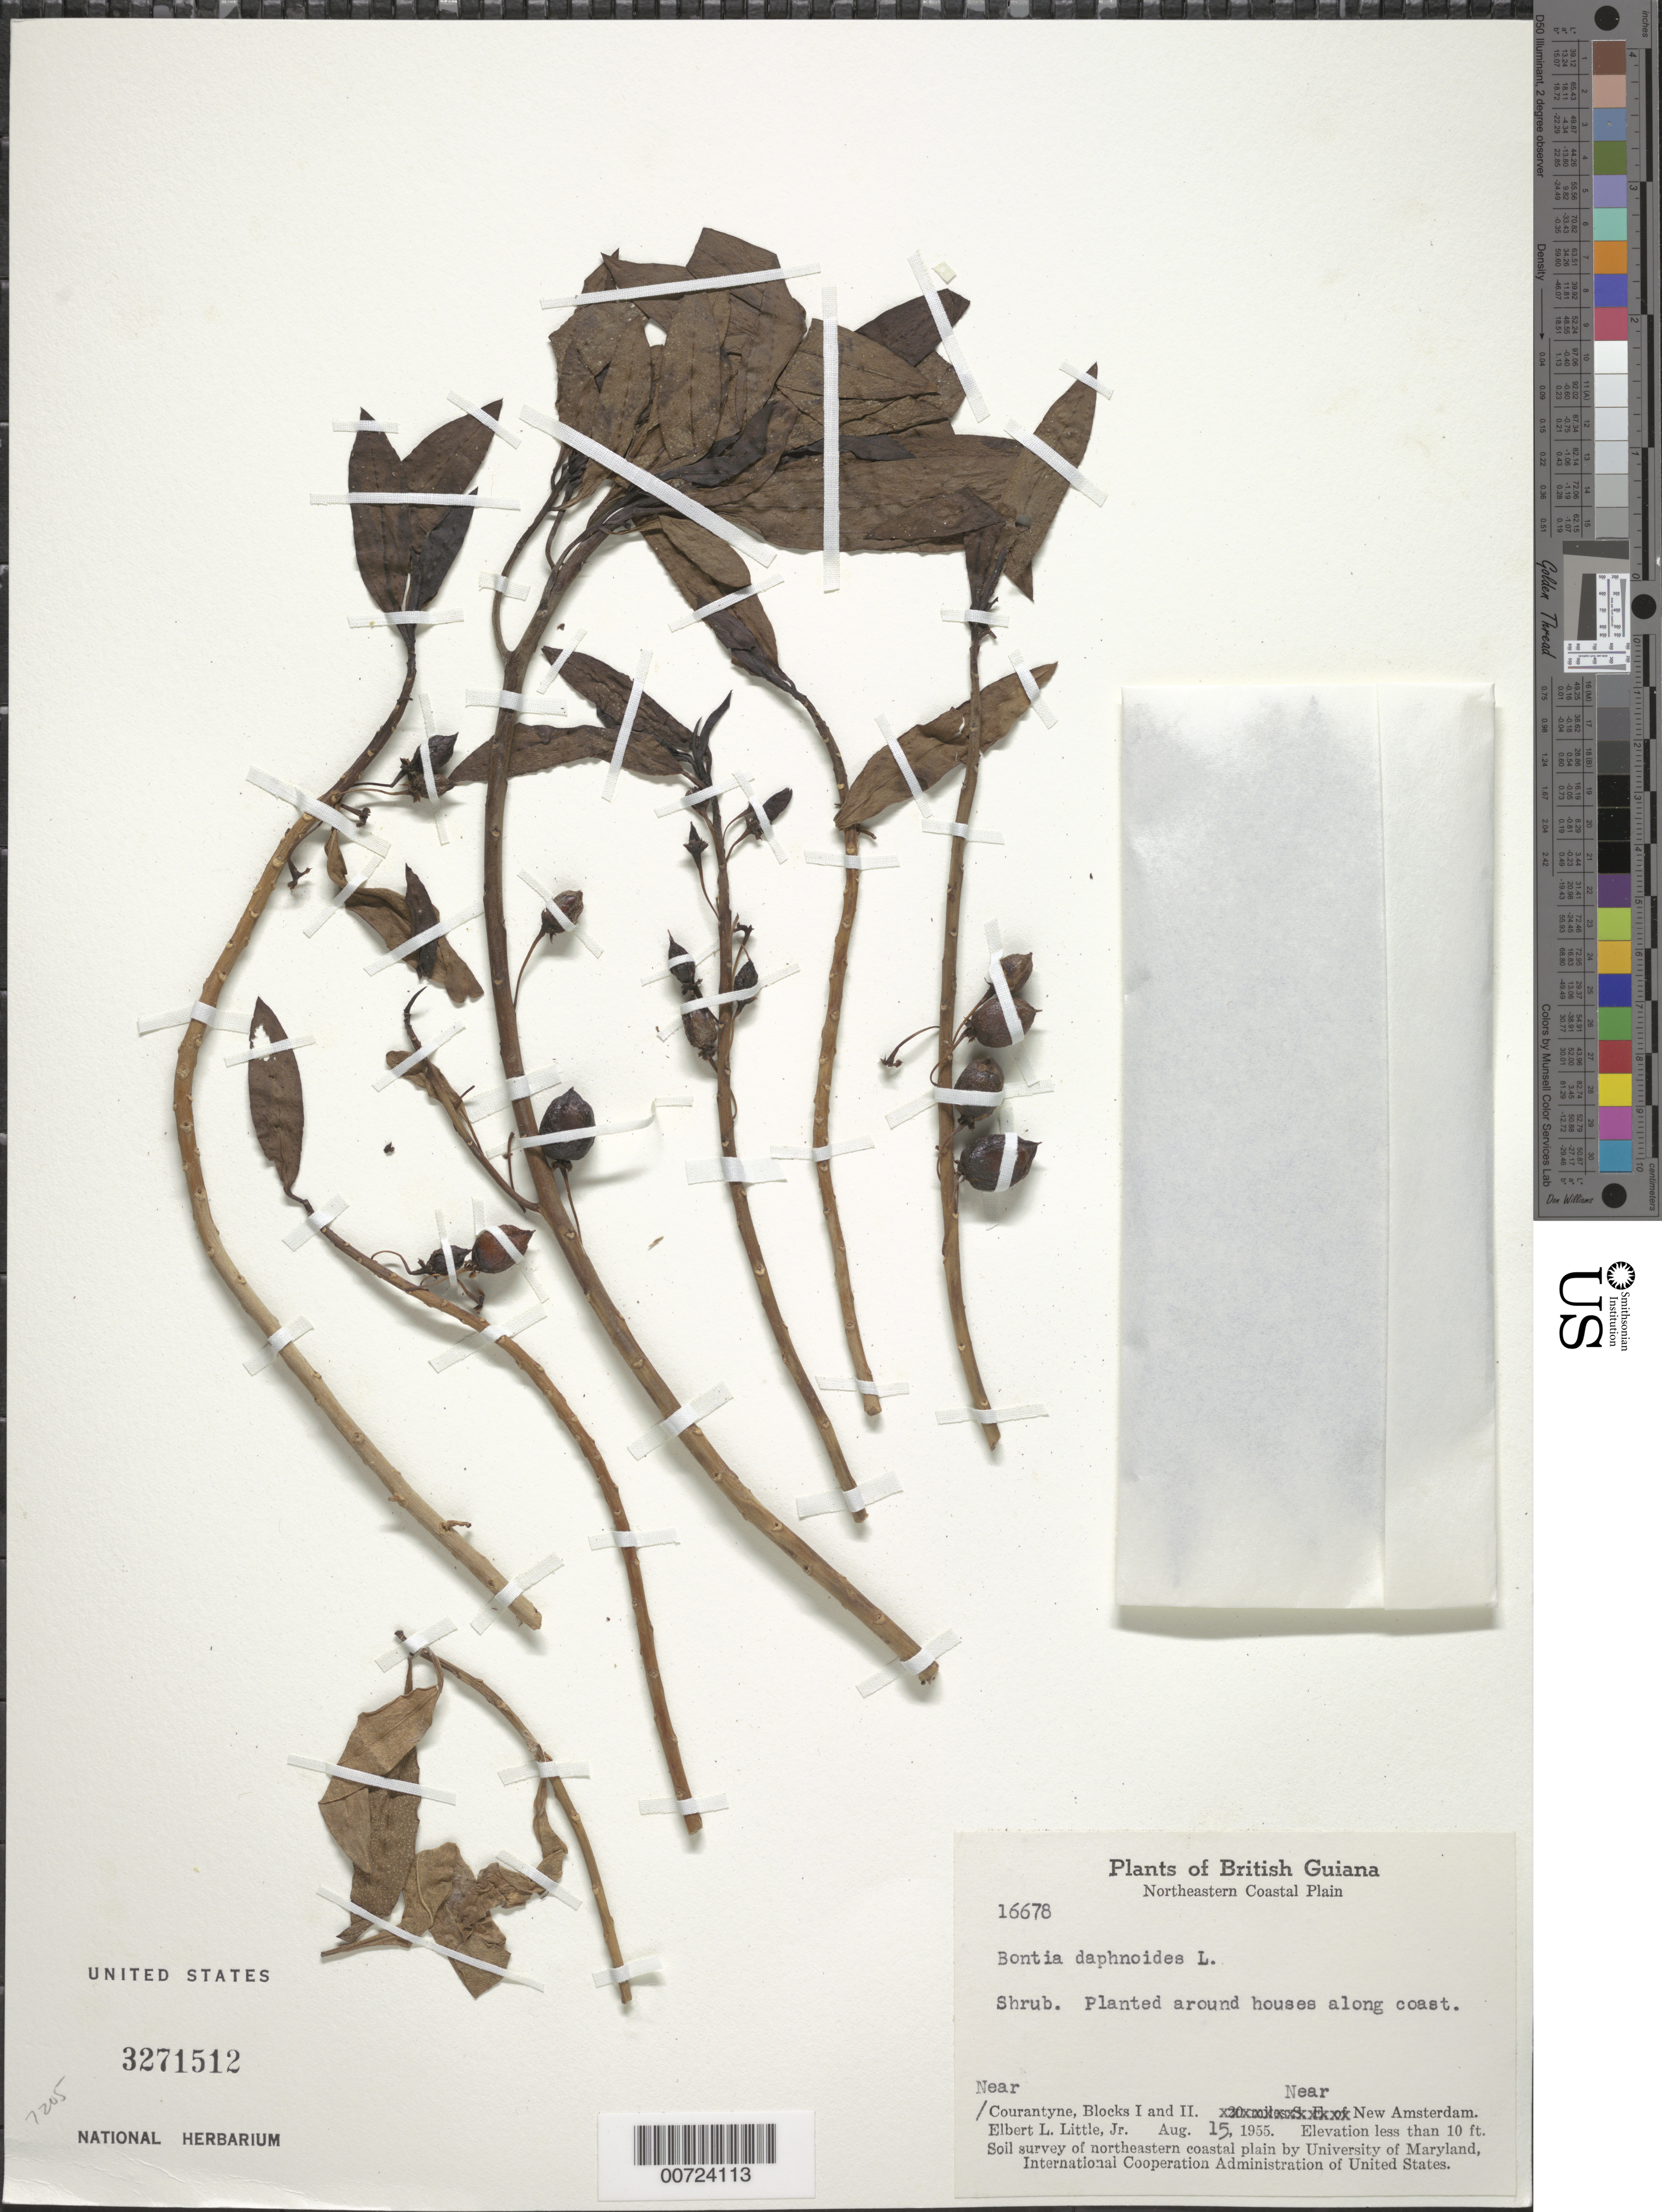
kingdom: Plantae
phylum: Tracheophyta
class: Magnoliopsida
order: Lamiales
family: Scrophulariaceae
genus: Bontia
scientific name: Bontia daphnoides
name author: L.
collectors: E. L. Little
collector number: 16678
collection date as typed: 15-Aug-55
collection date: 1955-08-15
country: Guyana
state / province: E. Berbice-Corentyne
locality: Courantyne, Blocks I & II. 20 mi. SE of New Amsterdam, Camp No. 2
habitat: Around houses along coast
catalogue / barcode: US 3271512